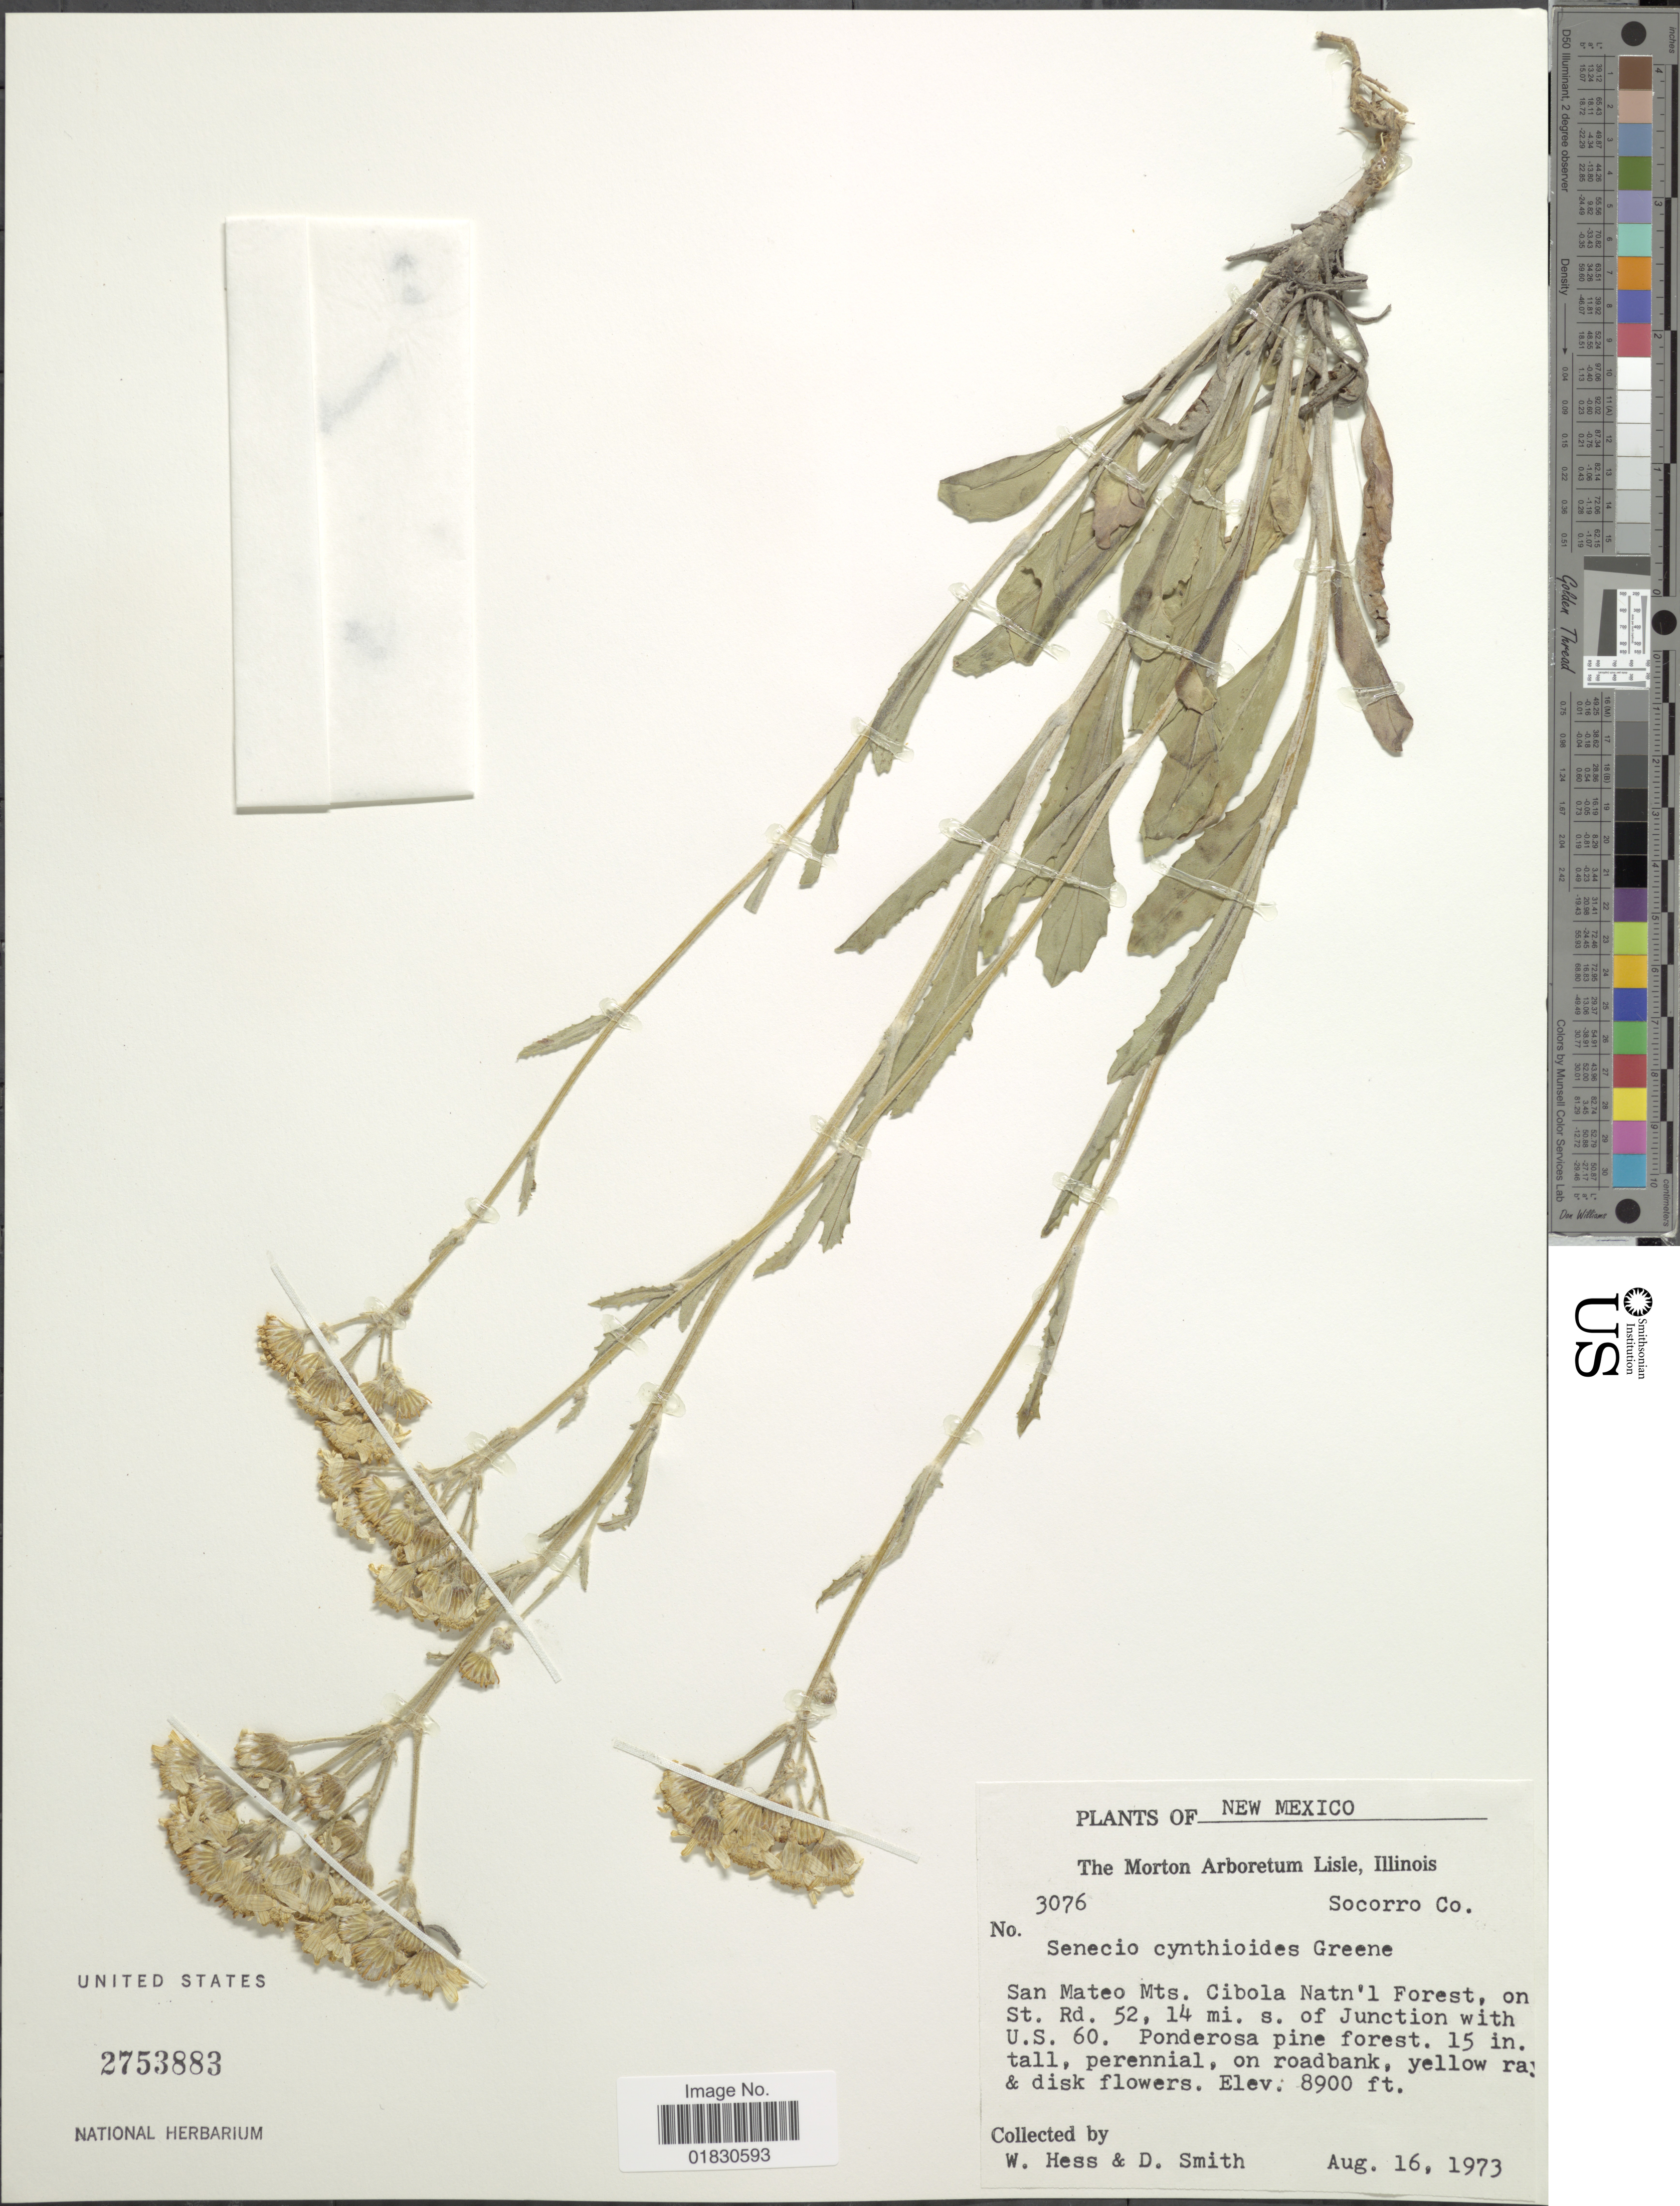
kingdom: Plantae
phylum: Tracheophyta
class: Magnoliopsida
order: Asterales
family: Asteraceae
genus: Packera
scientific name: Packera cynthioides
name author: (Greene) W.A. Weber & Á. Löve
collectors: W. Hess & D. Smith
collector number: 3076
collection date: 1973-08-16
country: United States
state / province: New Mexico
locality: San Mateo Mts. Cibola Natn' l Forest, on St. Rd. 52, 14 mi s. of Junction with U. S. 60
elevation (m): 2713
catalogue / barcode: US 2753883